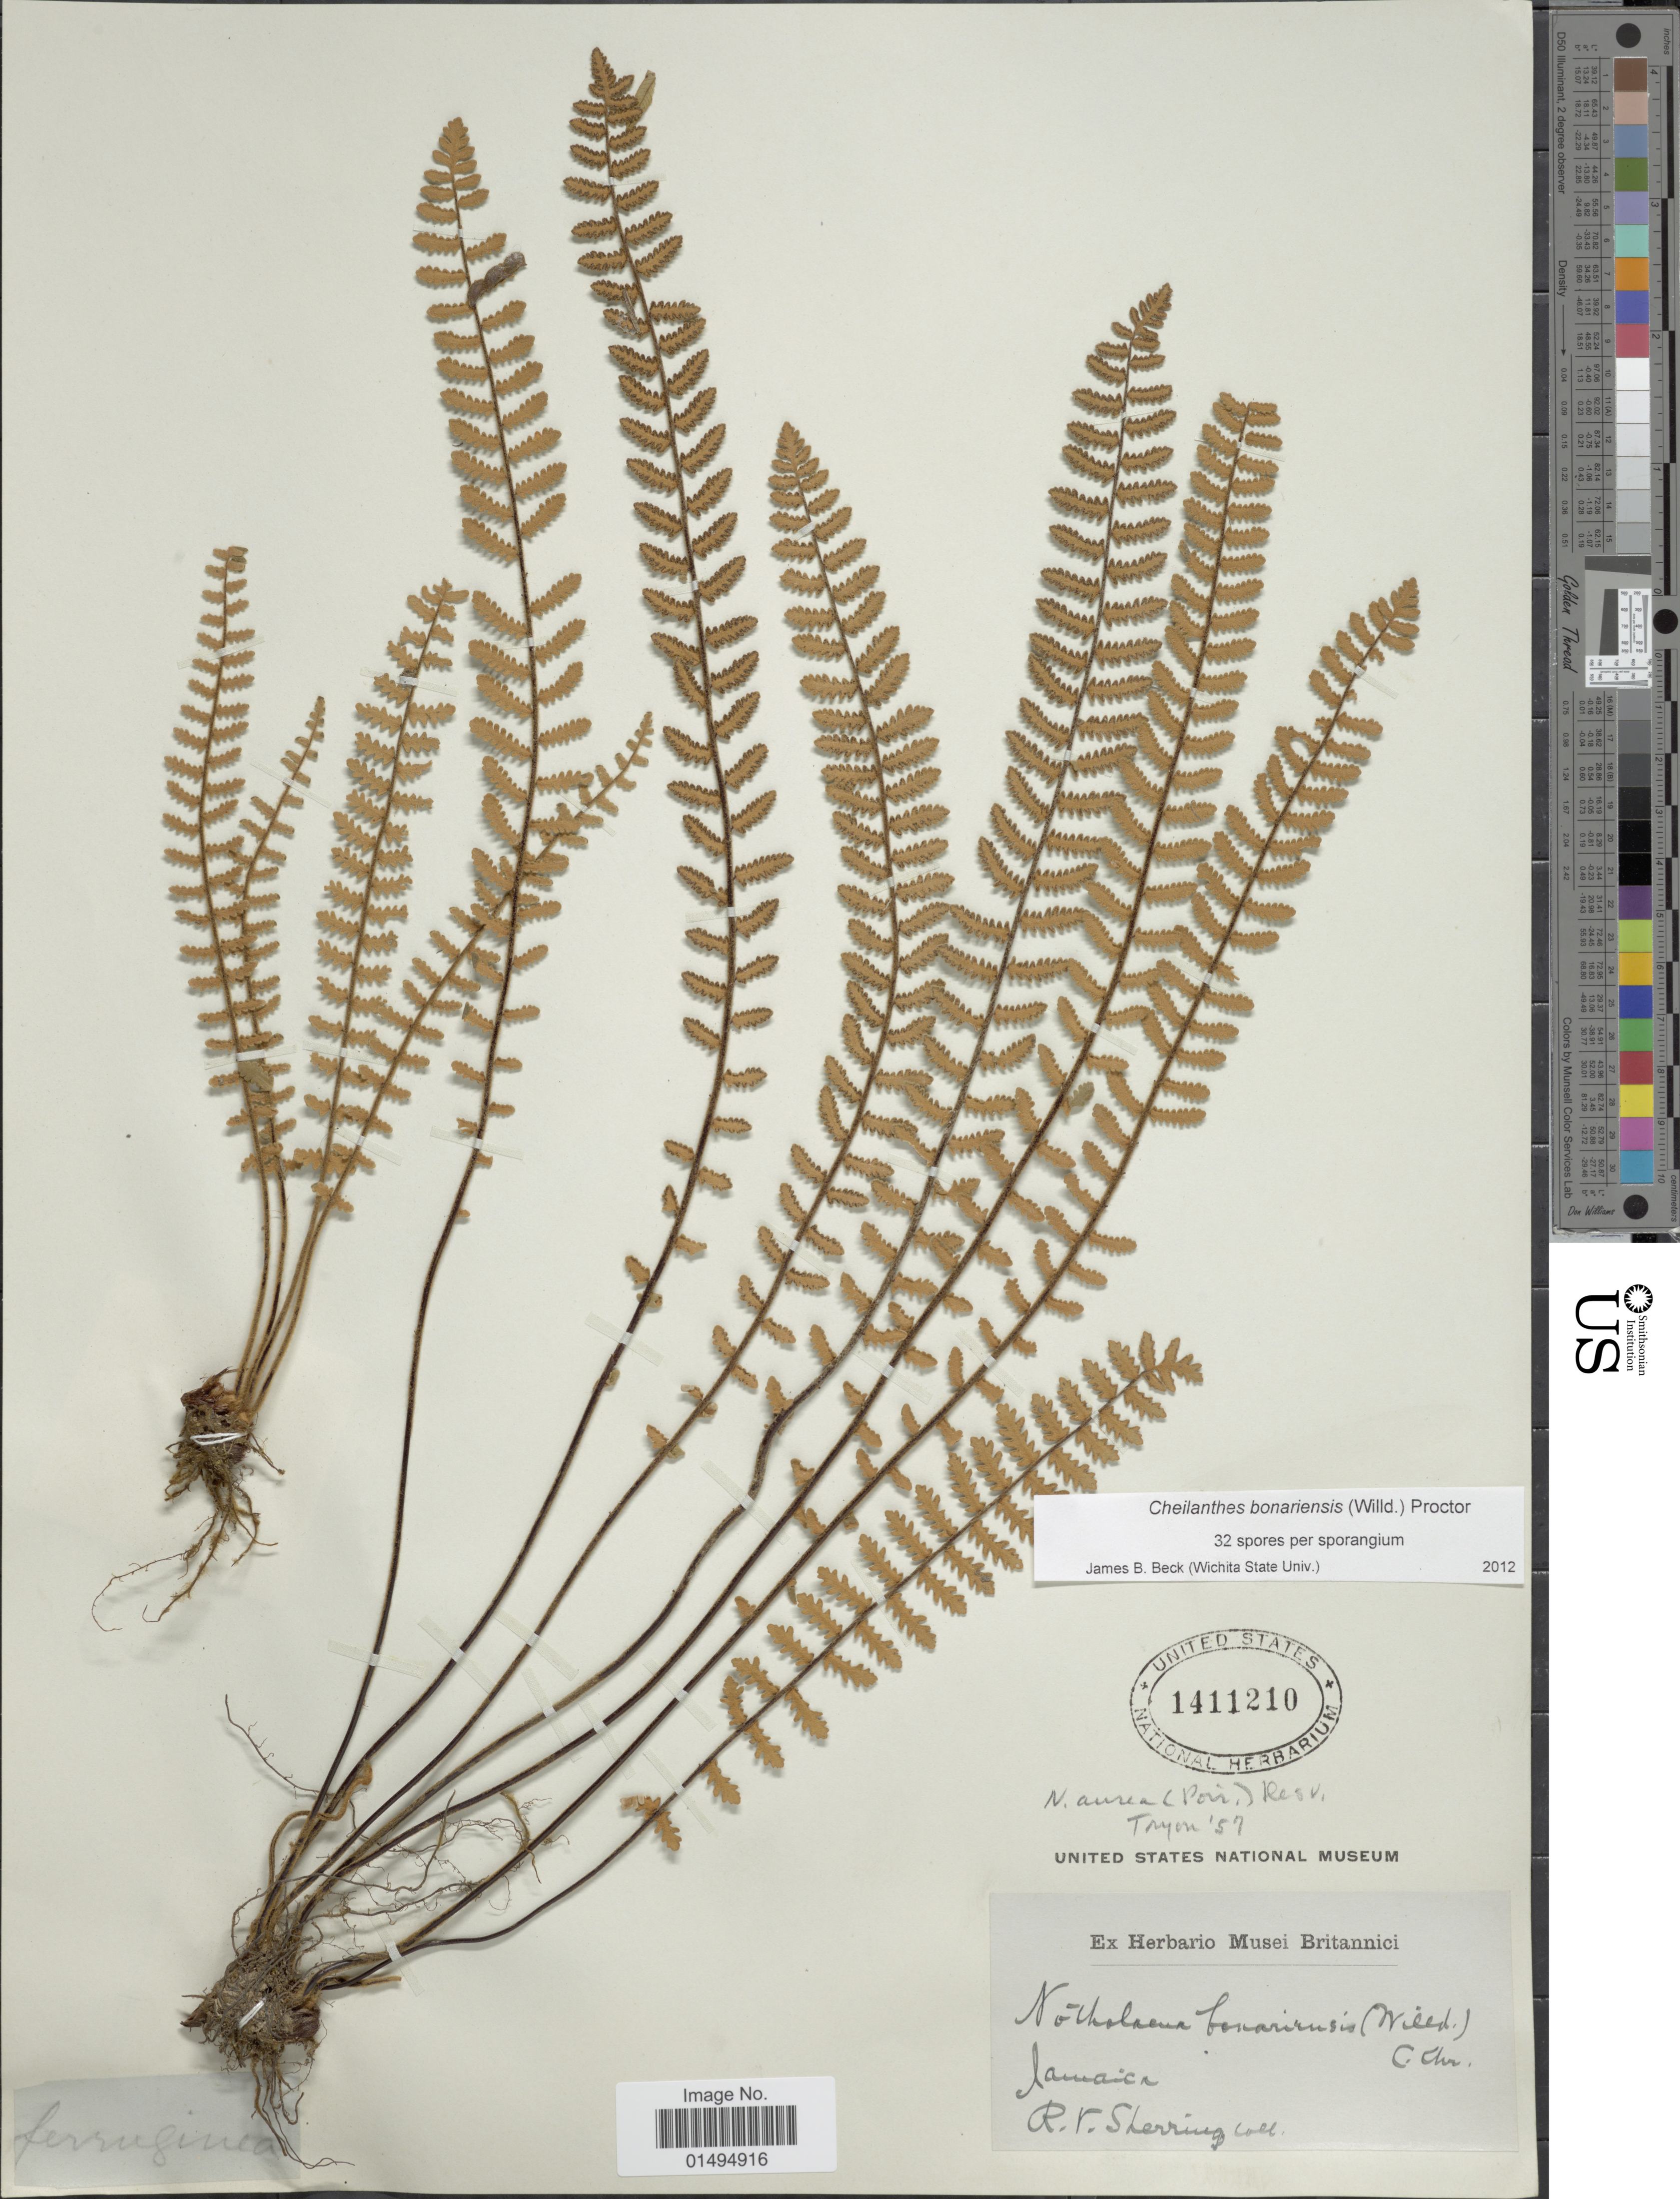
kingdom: Plantae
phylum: Tracheophyta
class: Polypodiopsida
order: Polypodiales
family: Pteridaceae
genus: Myriopteris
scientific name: Myriopteris aurea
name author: (Poir.) Grusz & Windham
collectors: R. Sherring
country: Jamaica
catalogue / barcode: US 1411210